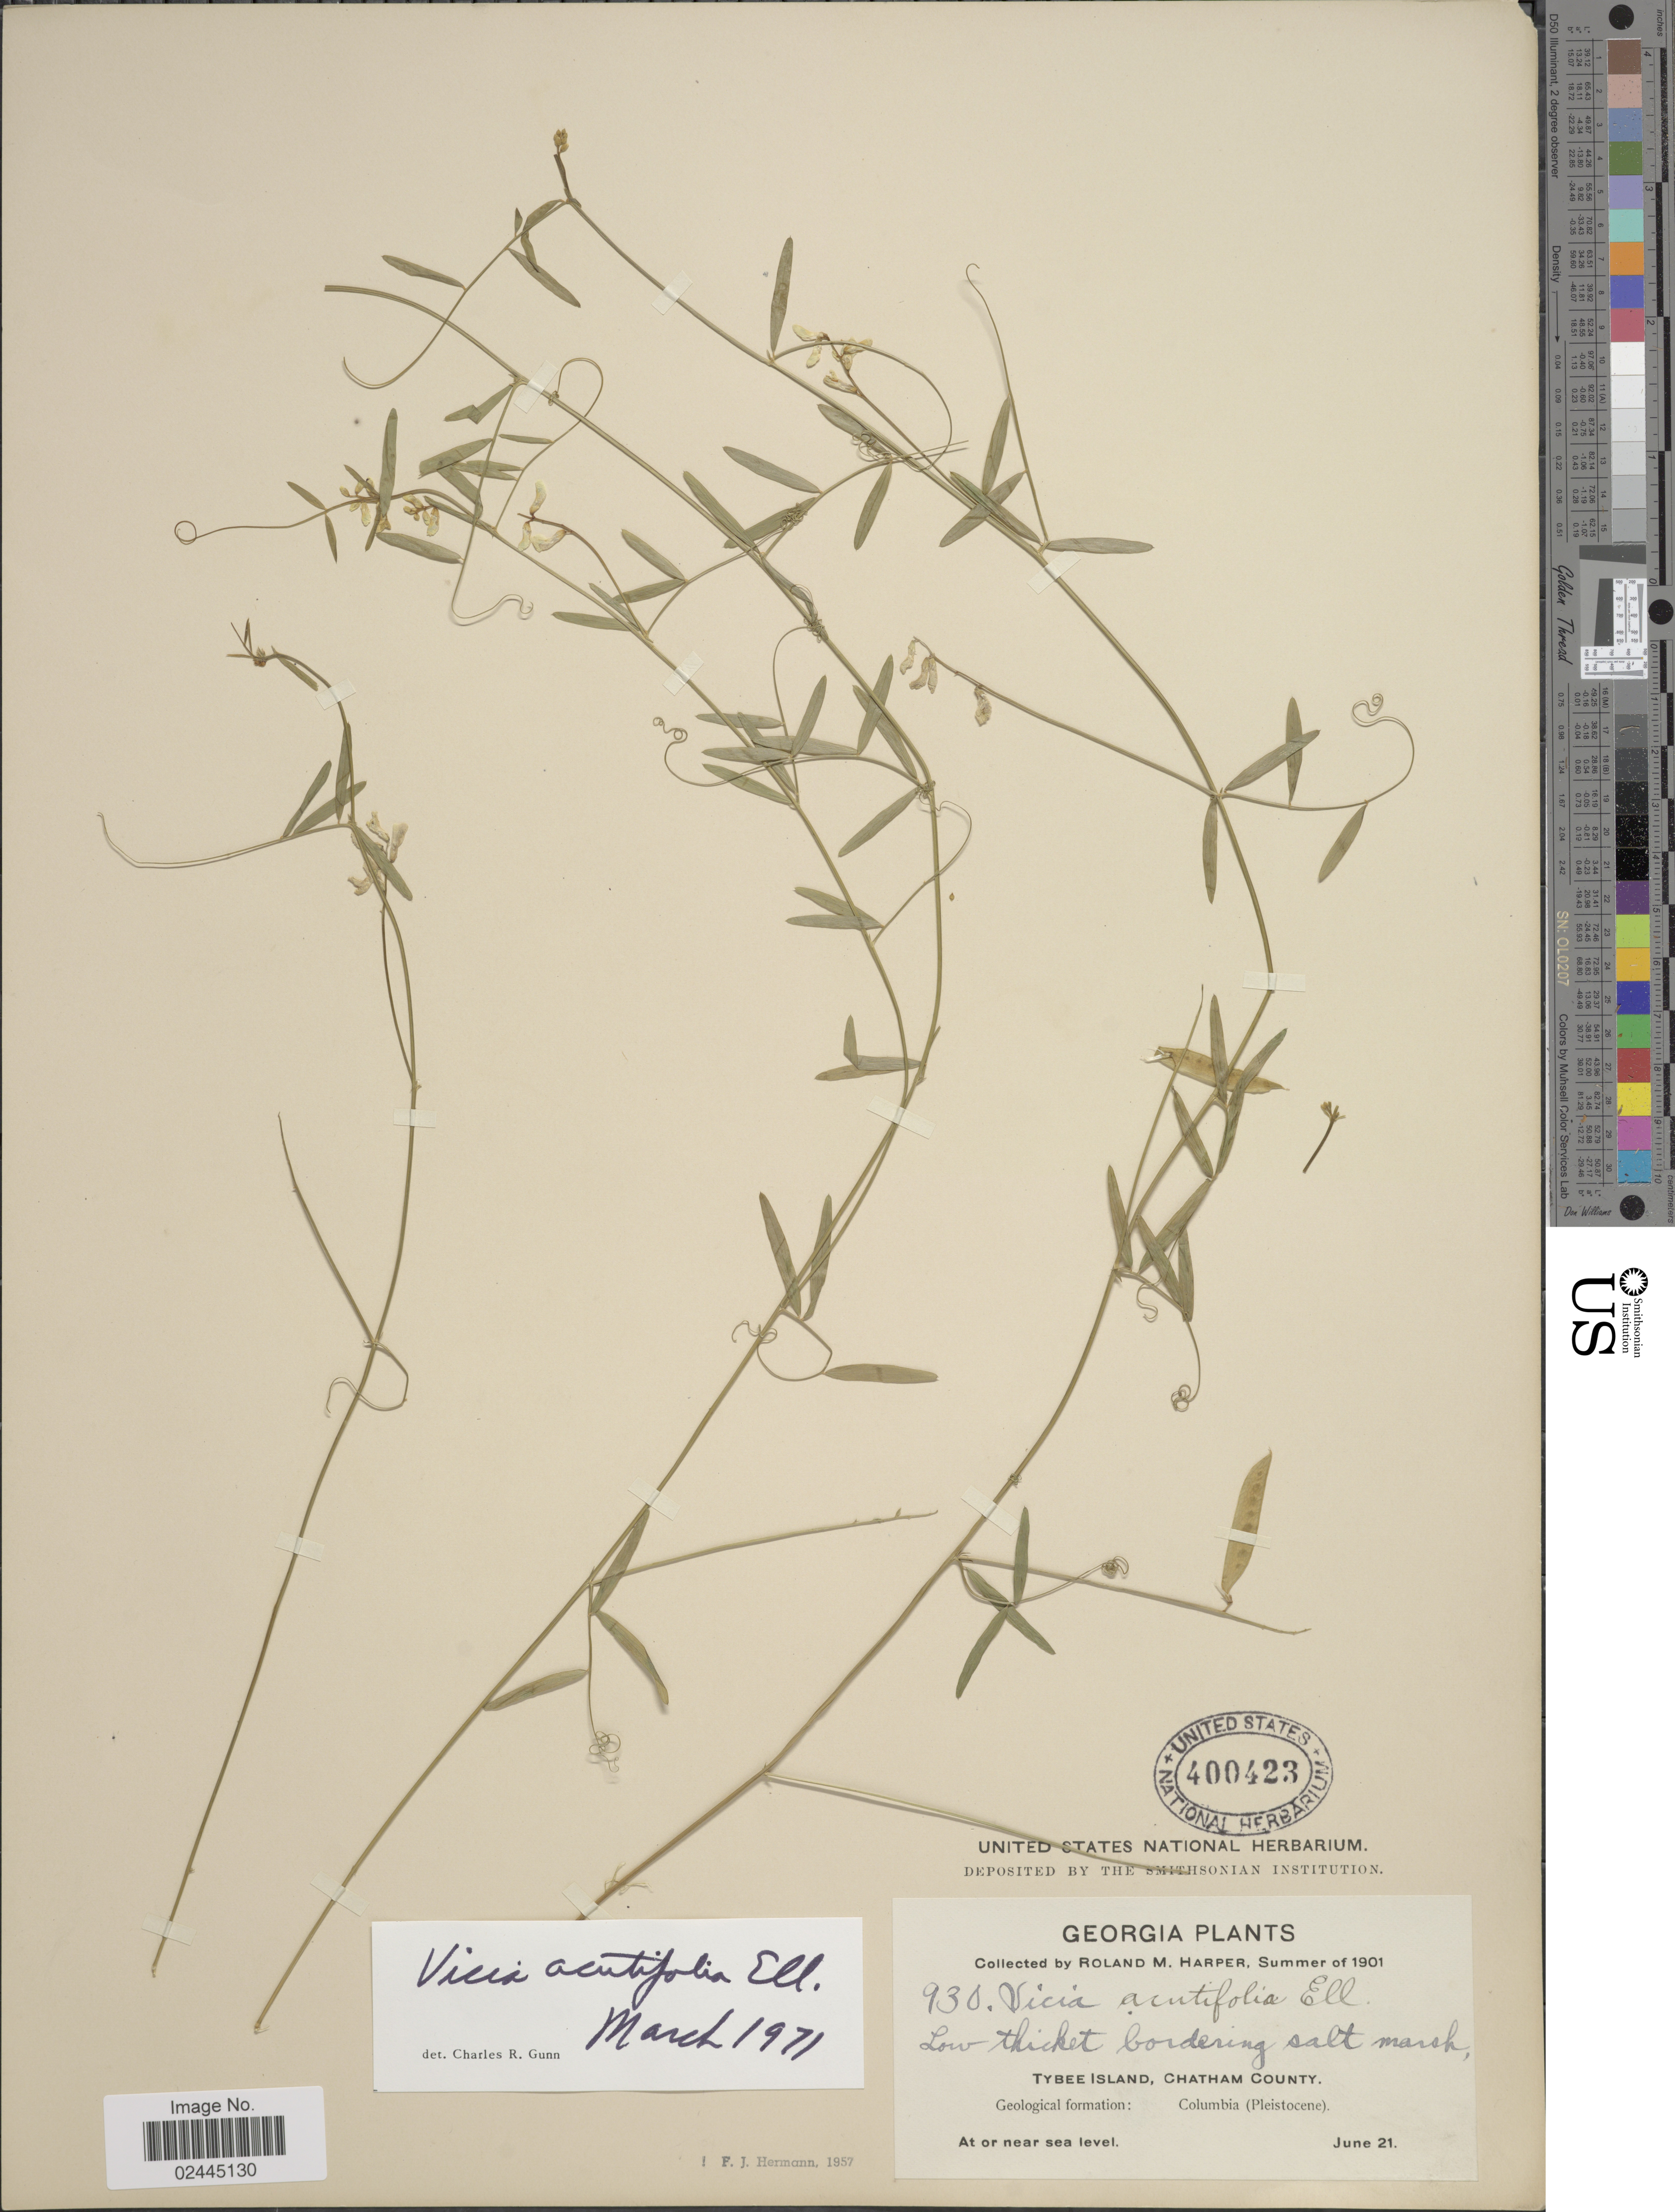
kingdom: Plantae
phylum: Tracheophyta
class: Magnoliopsida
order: Fabales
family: Fabaceae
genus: Vicia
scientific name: Vicia acutifolia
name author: Elliott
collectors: R. M. Harper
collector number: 930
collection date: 1901-06-21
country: United States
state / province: Georgia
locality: Low thicket bordering salt marsh, Tybee Island, Chatham County. Geological formation: Columbia (Pleistocene)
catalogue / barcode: US 400423